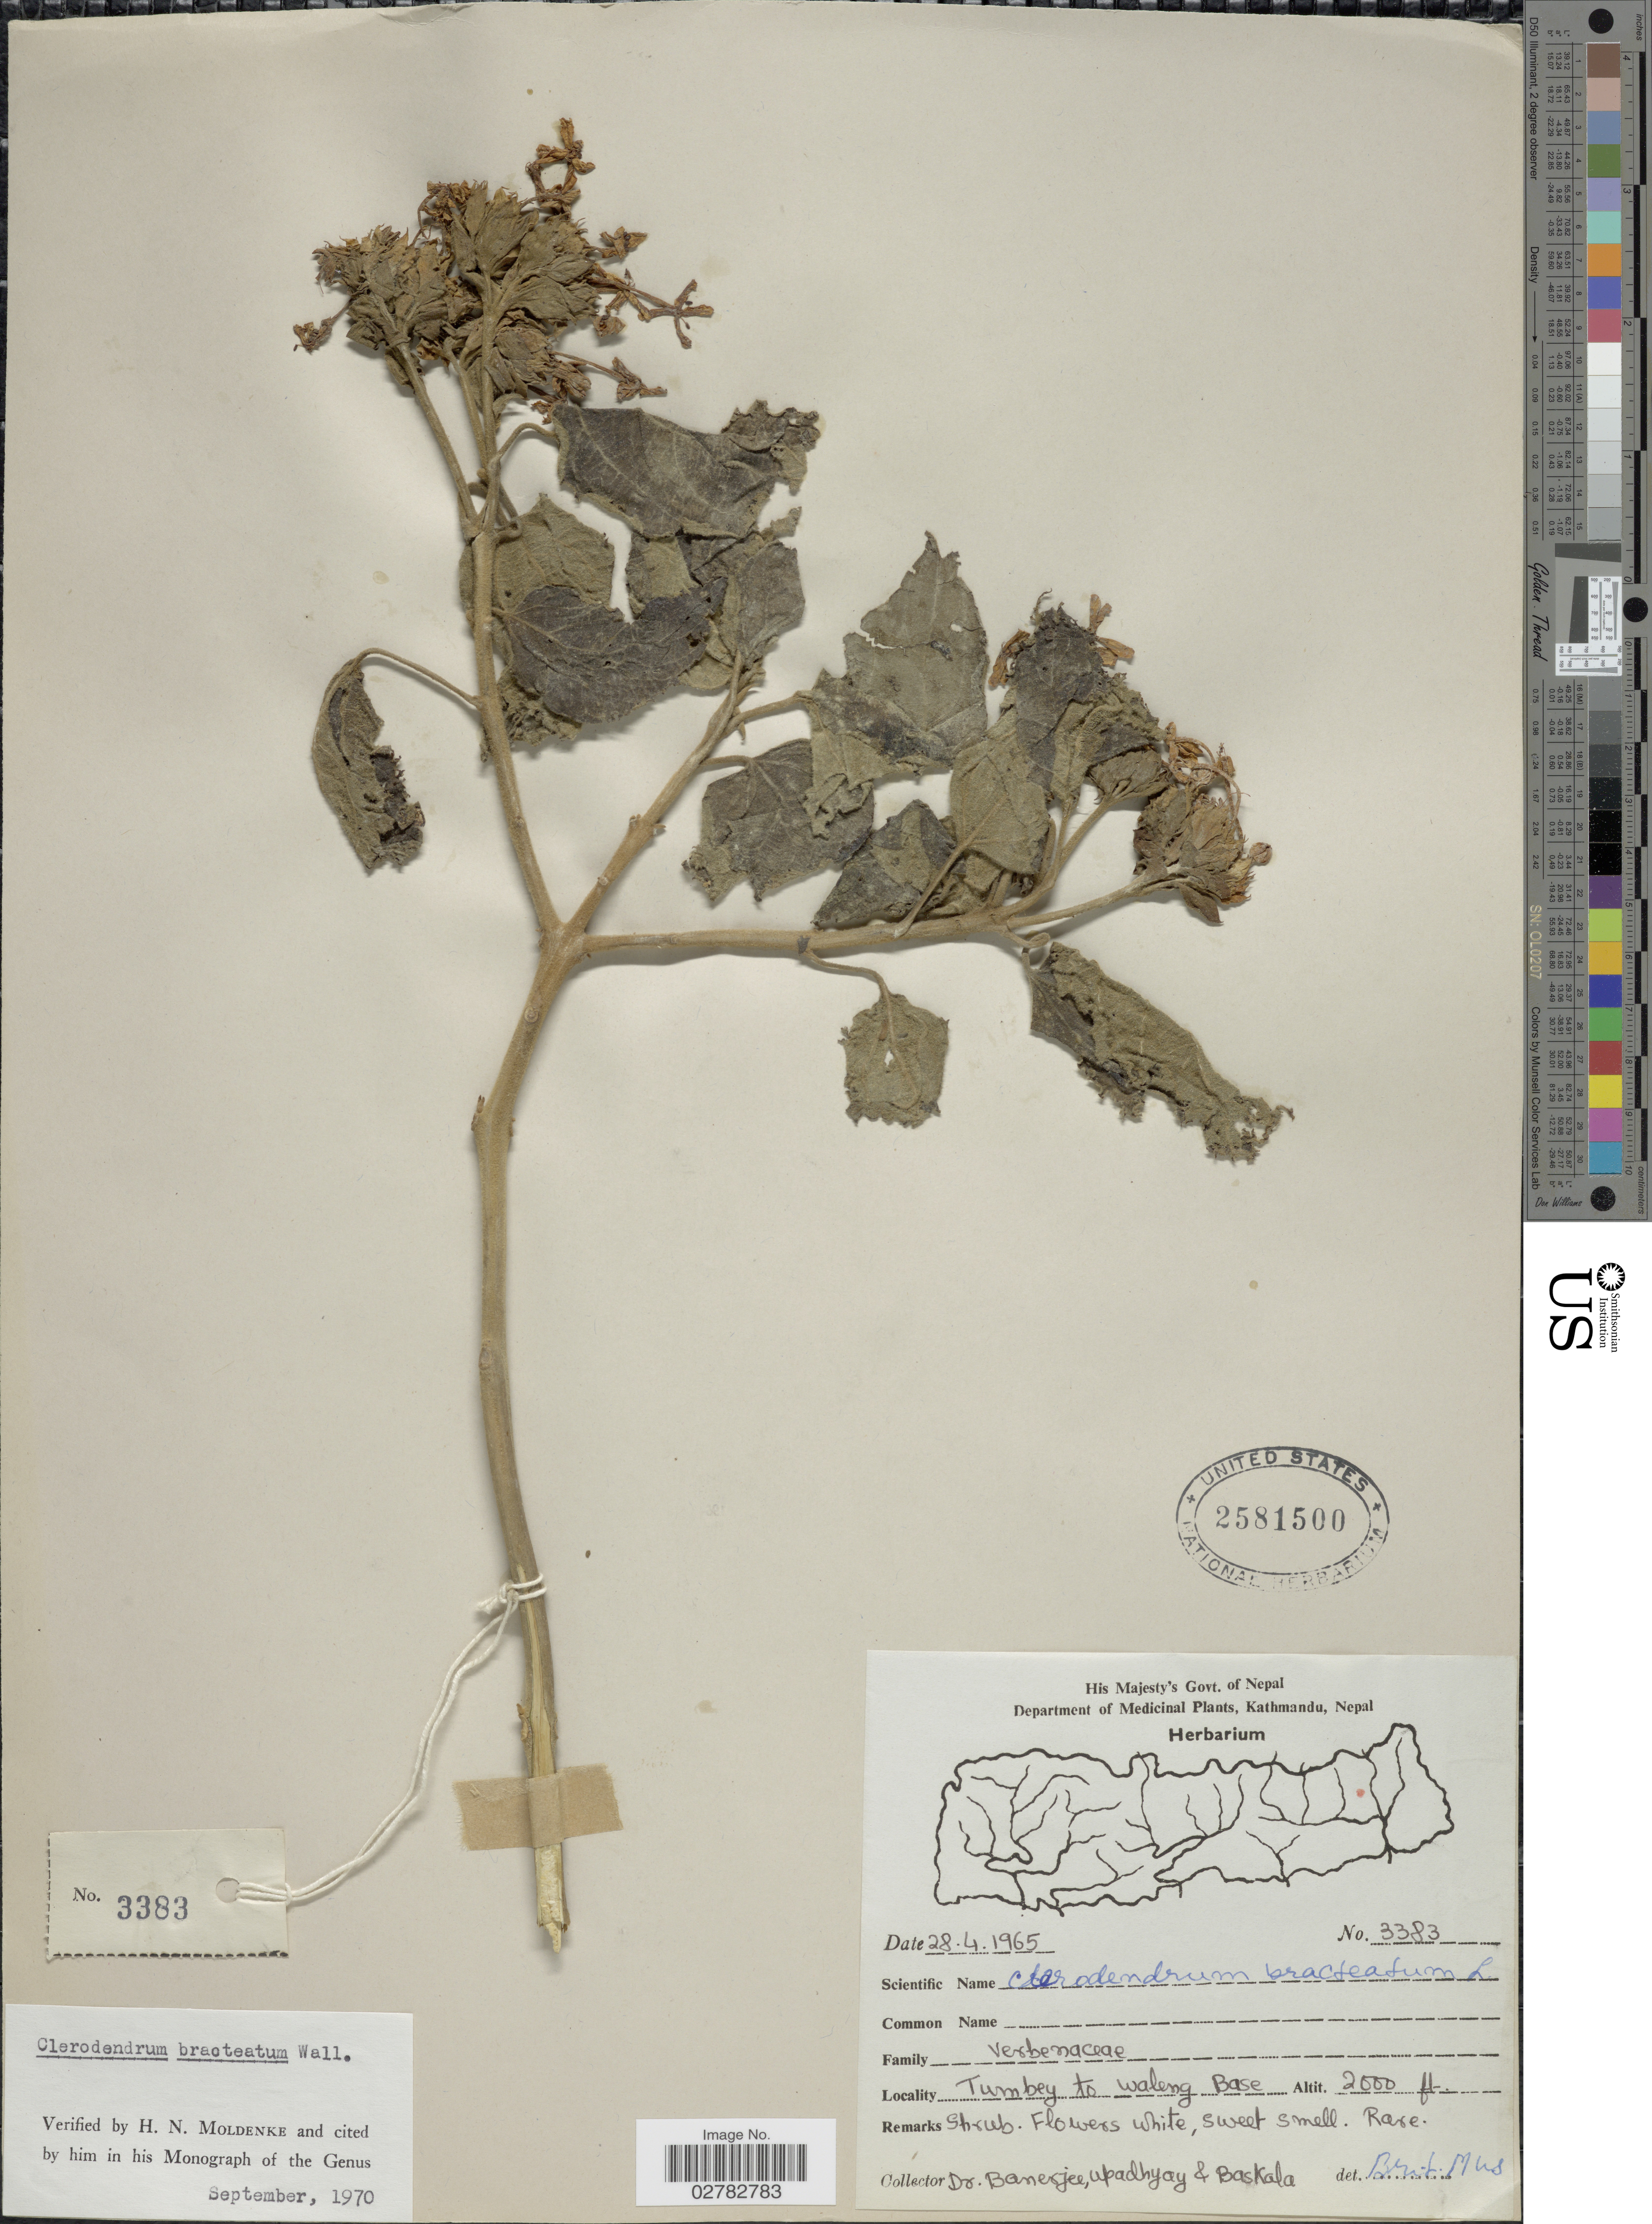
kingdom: Plantae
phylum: Tracheophyta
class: Magnoliopsida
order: Lamiales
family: Lamiaceae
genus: Clerodendrum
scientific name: Clerodendrum bracteatum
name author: Wall. ex Walp.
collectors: -. Banerjee, Upadhyay, -- & Baskola, --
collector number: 3383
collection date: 1965-04-28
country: Nepal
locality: Tumbey to Waleng Base.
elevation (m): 610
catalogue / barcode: US 2581500